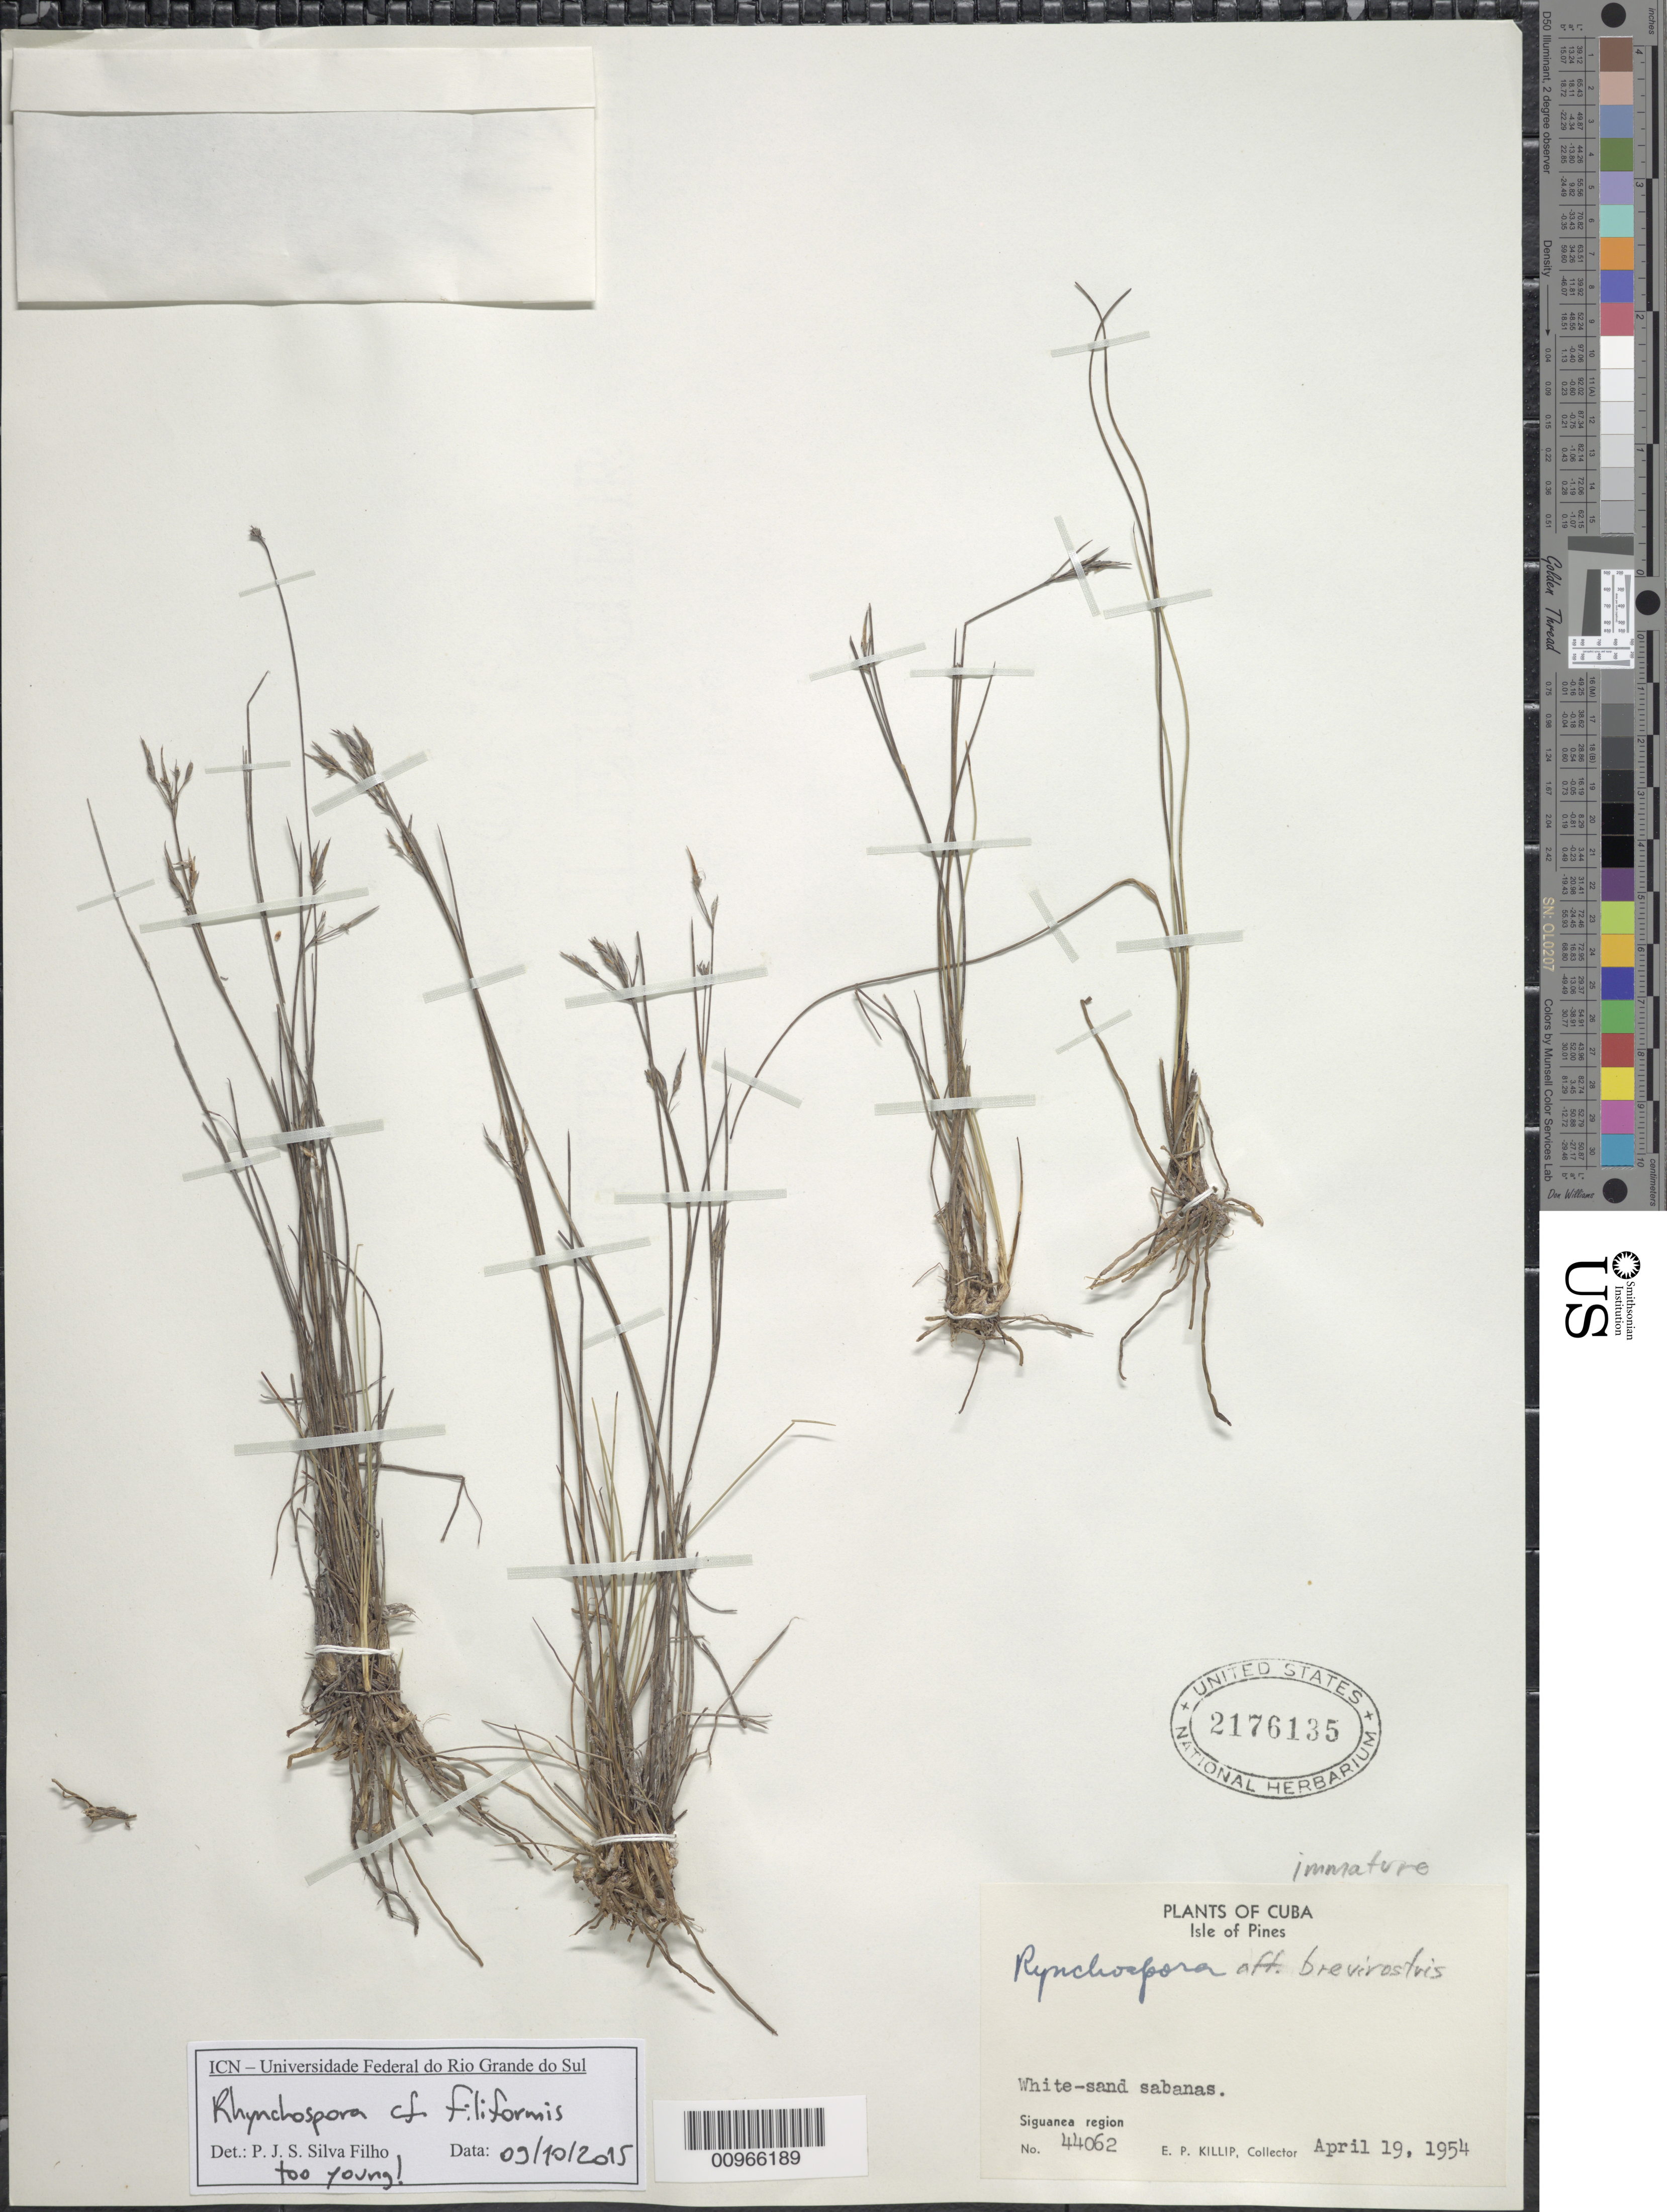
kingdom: Plantae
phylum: Tracheophyta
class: Liliopsida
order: Poales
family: Cyperaceae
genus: Rhynchospora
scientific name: Rhynchospora filiformis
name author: Vahl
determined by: Filho, P. J. S. Silva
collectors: E. P. Killip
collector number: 44062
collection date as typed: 19 Apr 1954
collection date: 1954-04-19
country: Cuba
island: Isla de la Juventud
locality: Siguanea region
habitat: White-sand savannas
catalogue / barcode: US 2176135